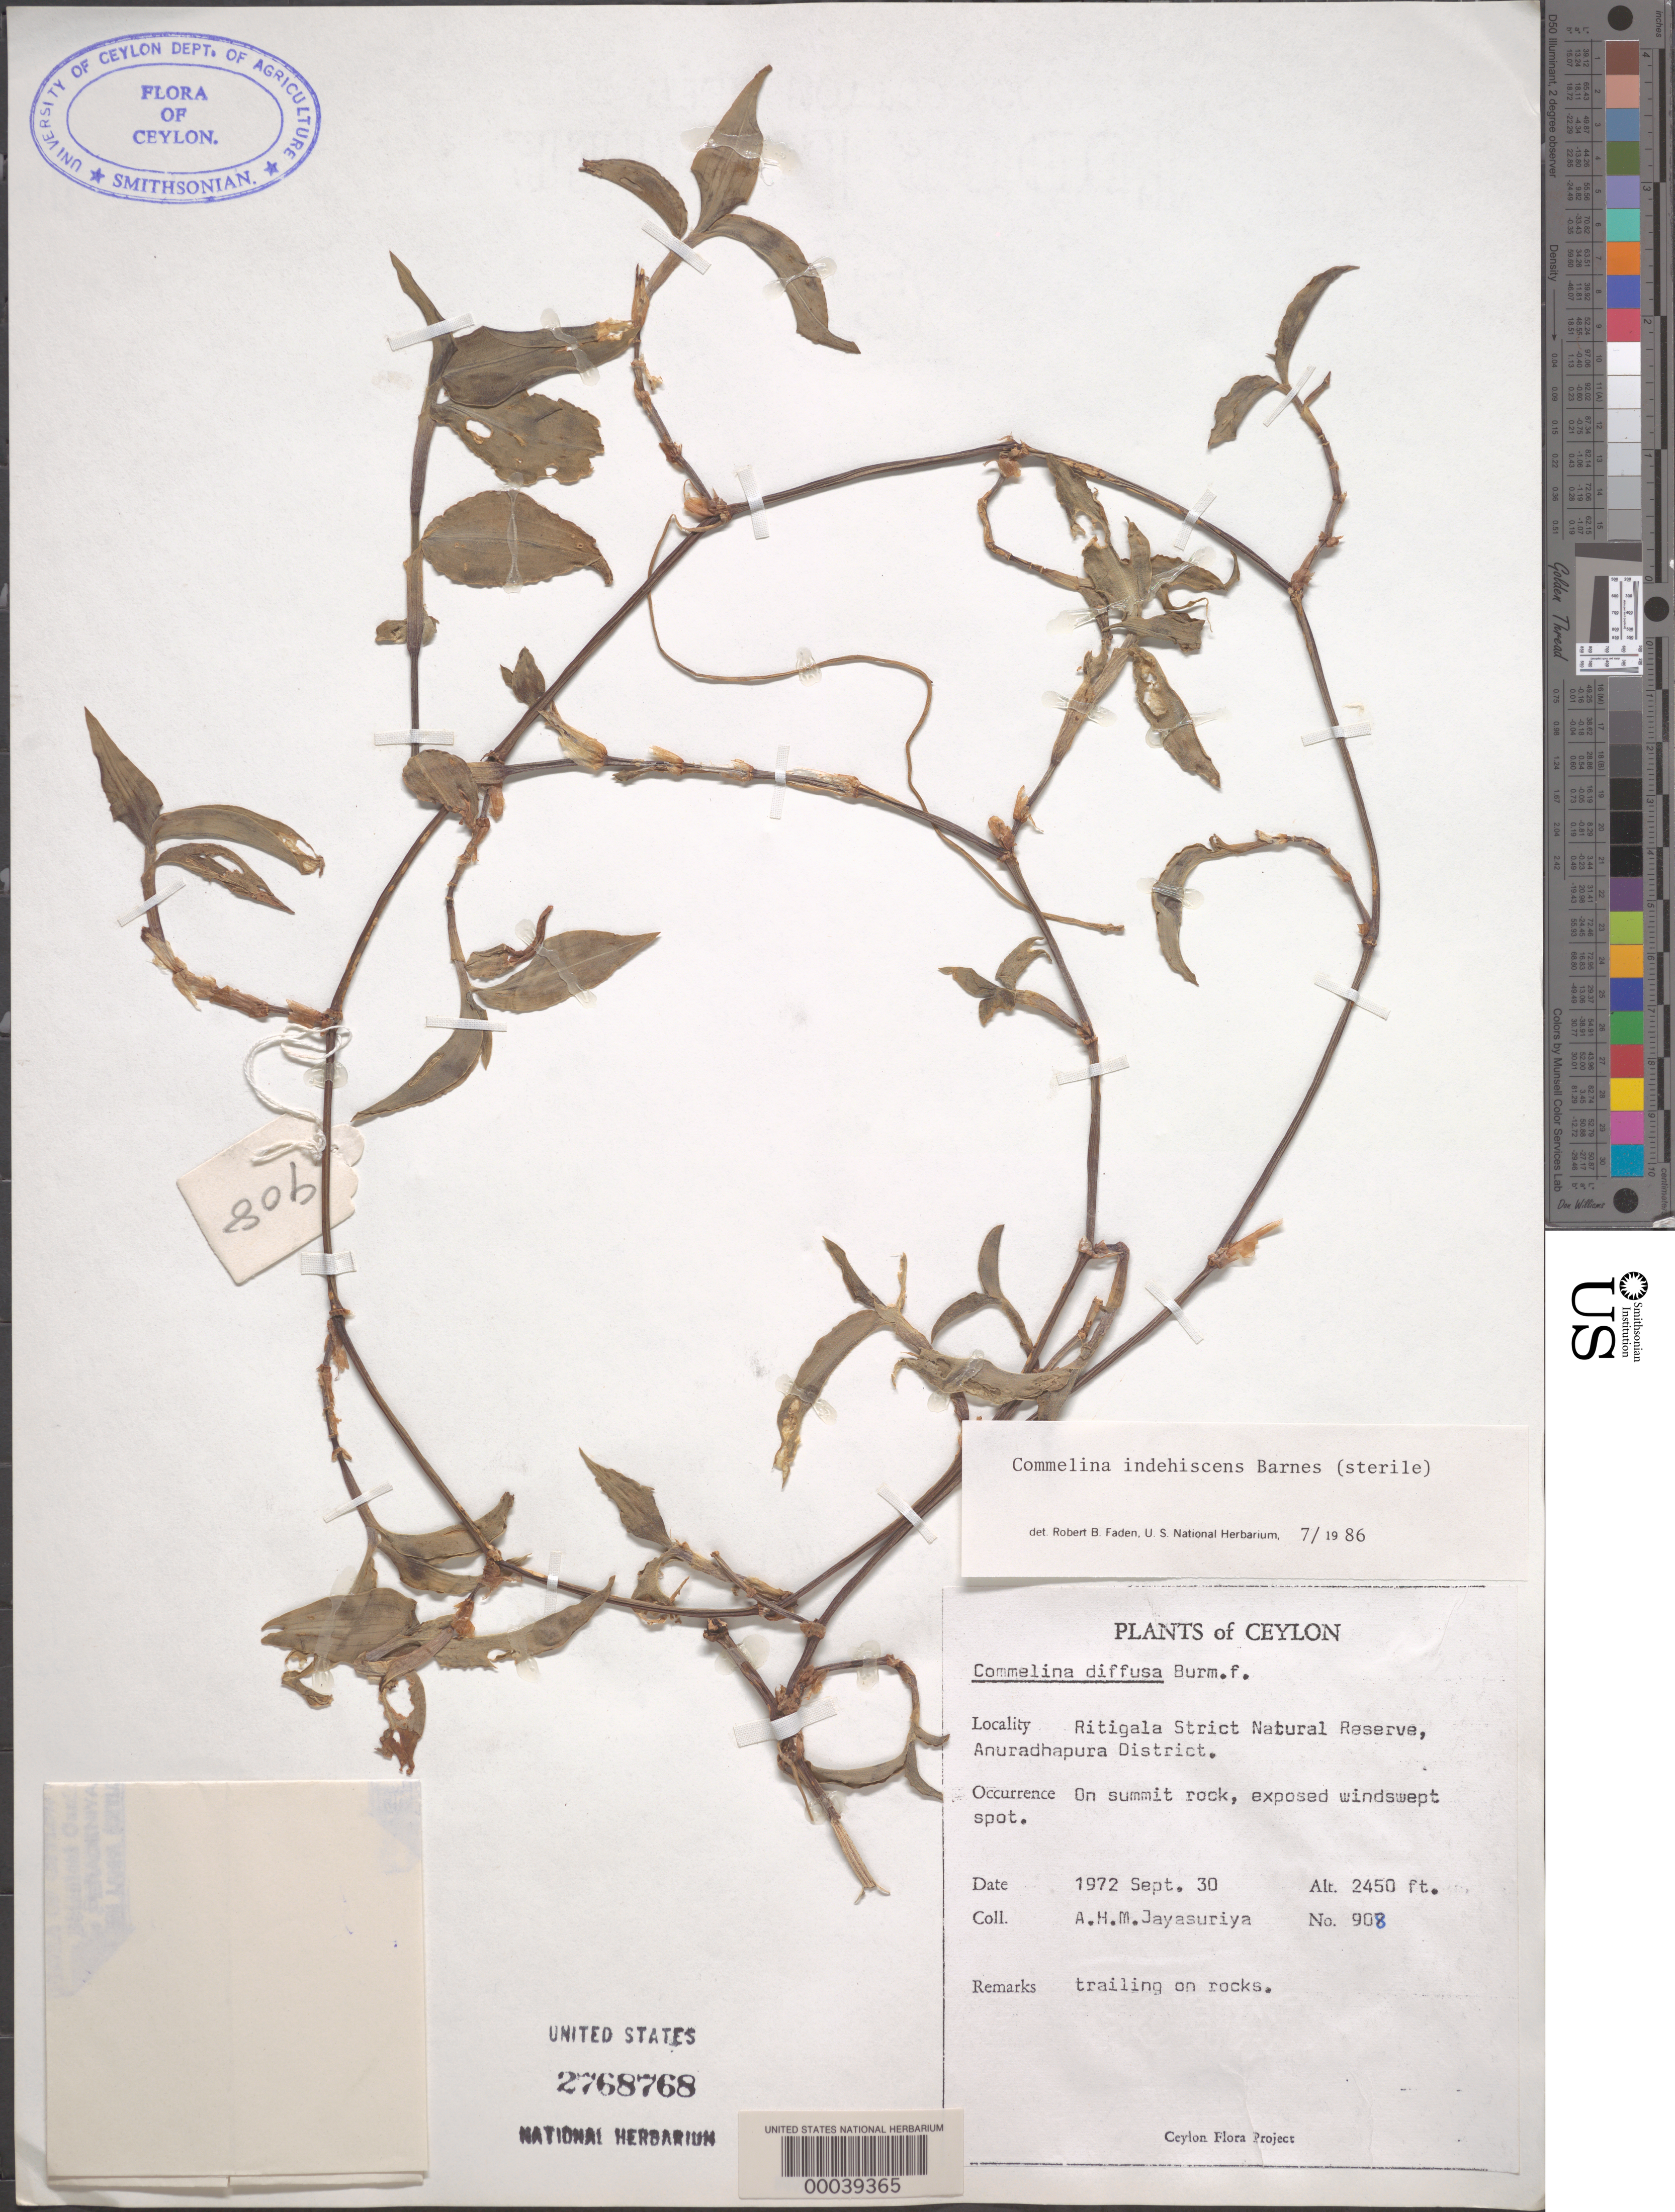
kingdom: Plantae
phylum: Tracheophyta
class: Liliopsida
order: Commelinales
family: Commelinaceae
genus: Commelina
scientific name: Commelina indehiscens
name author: E. Barnes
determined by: Faden, Robert B., (US), Smithsonian Institution - National Museum of Natural History (UNITED STATES)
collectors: A. H. Jayasuriya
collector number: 908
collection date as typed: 30 Sep 1972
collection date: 1972-09-30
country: Sri Lanka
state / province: North Central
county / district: Anuradhapura Dist.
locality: Ritigala strict natural reserve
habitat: Exposed, windswept summit rock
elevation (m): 747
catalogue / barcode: US 2768768